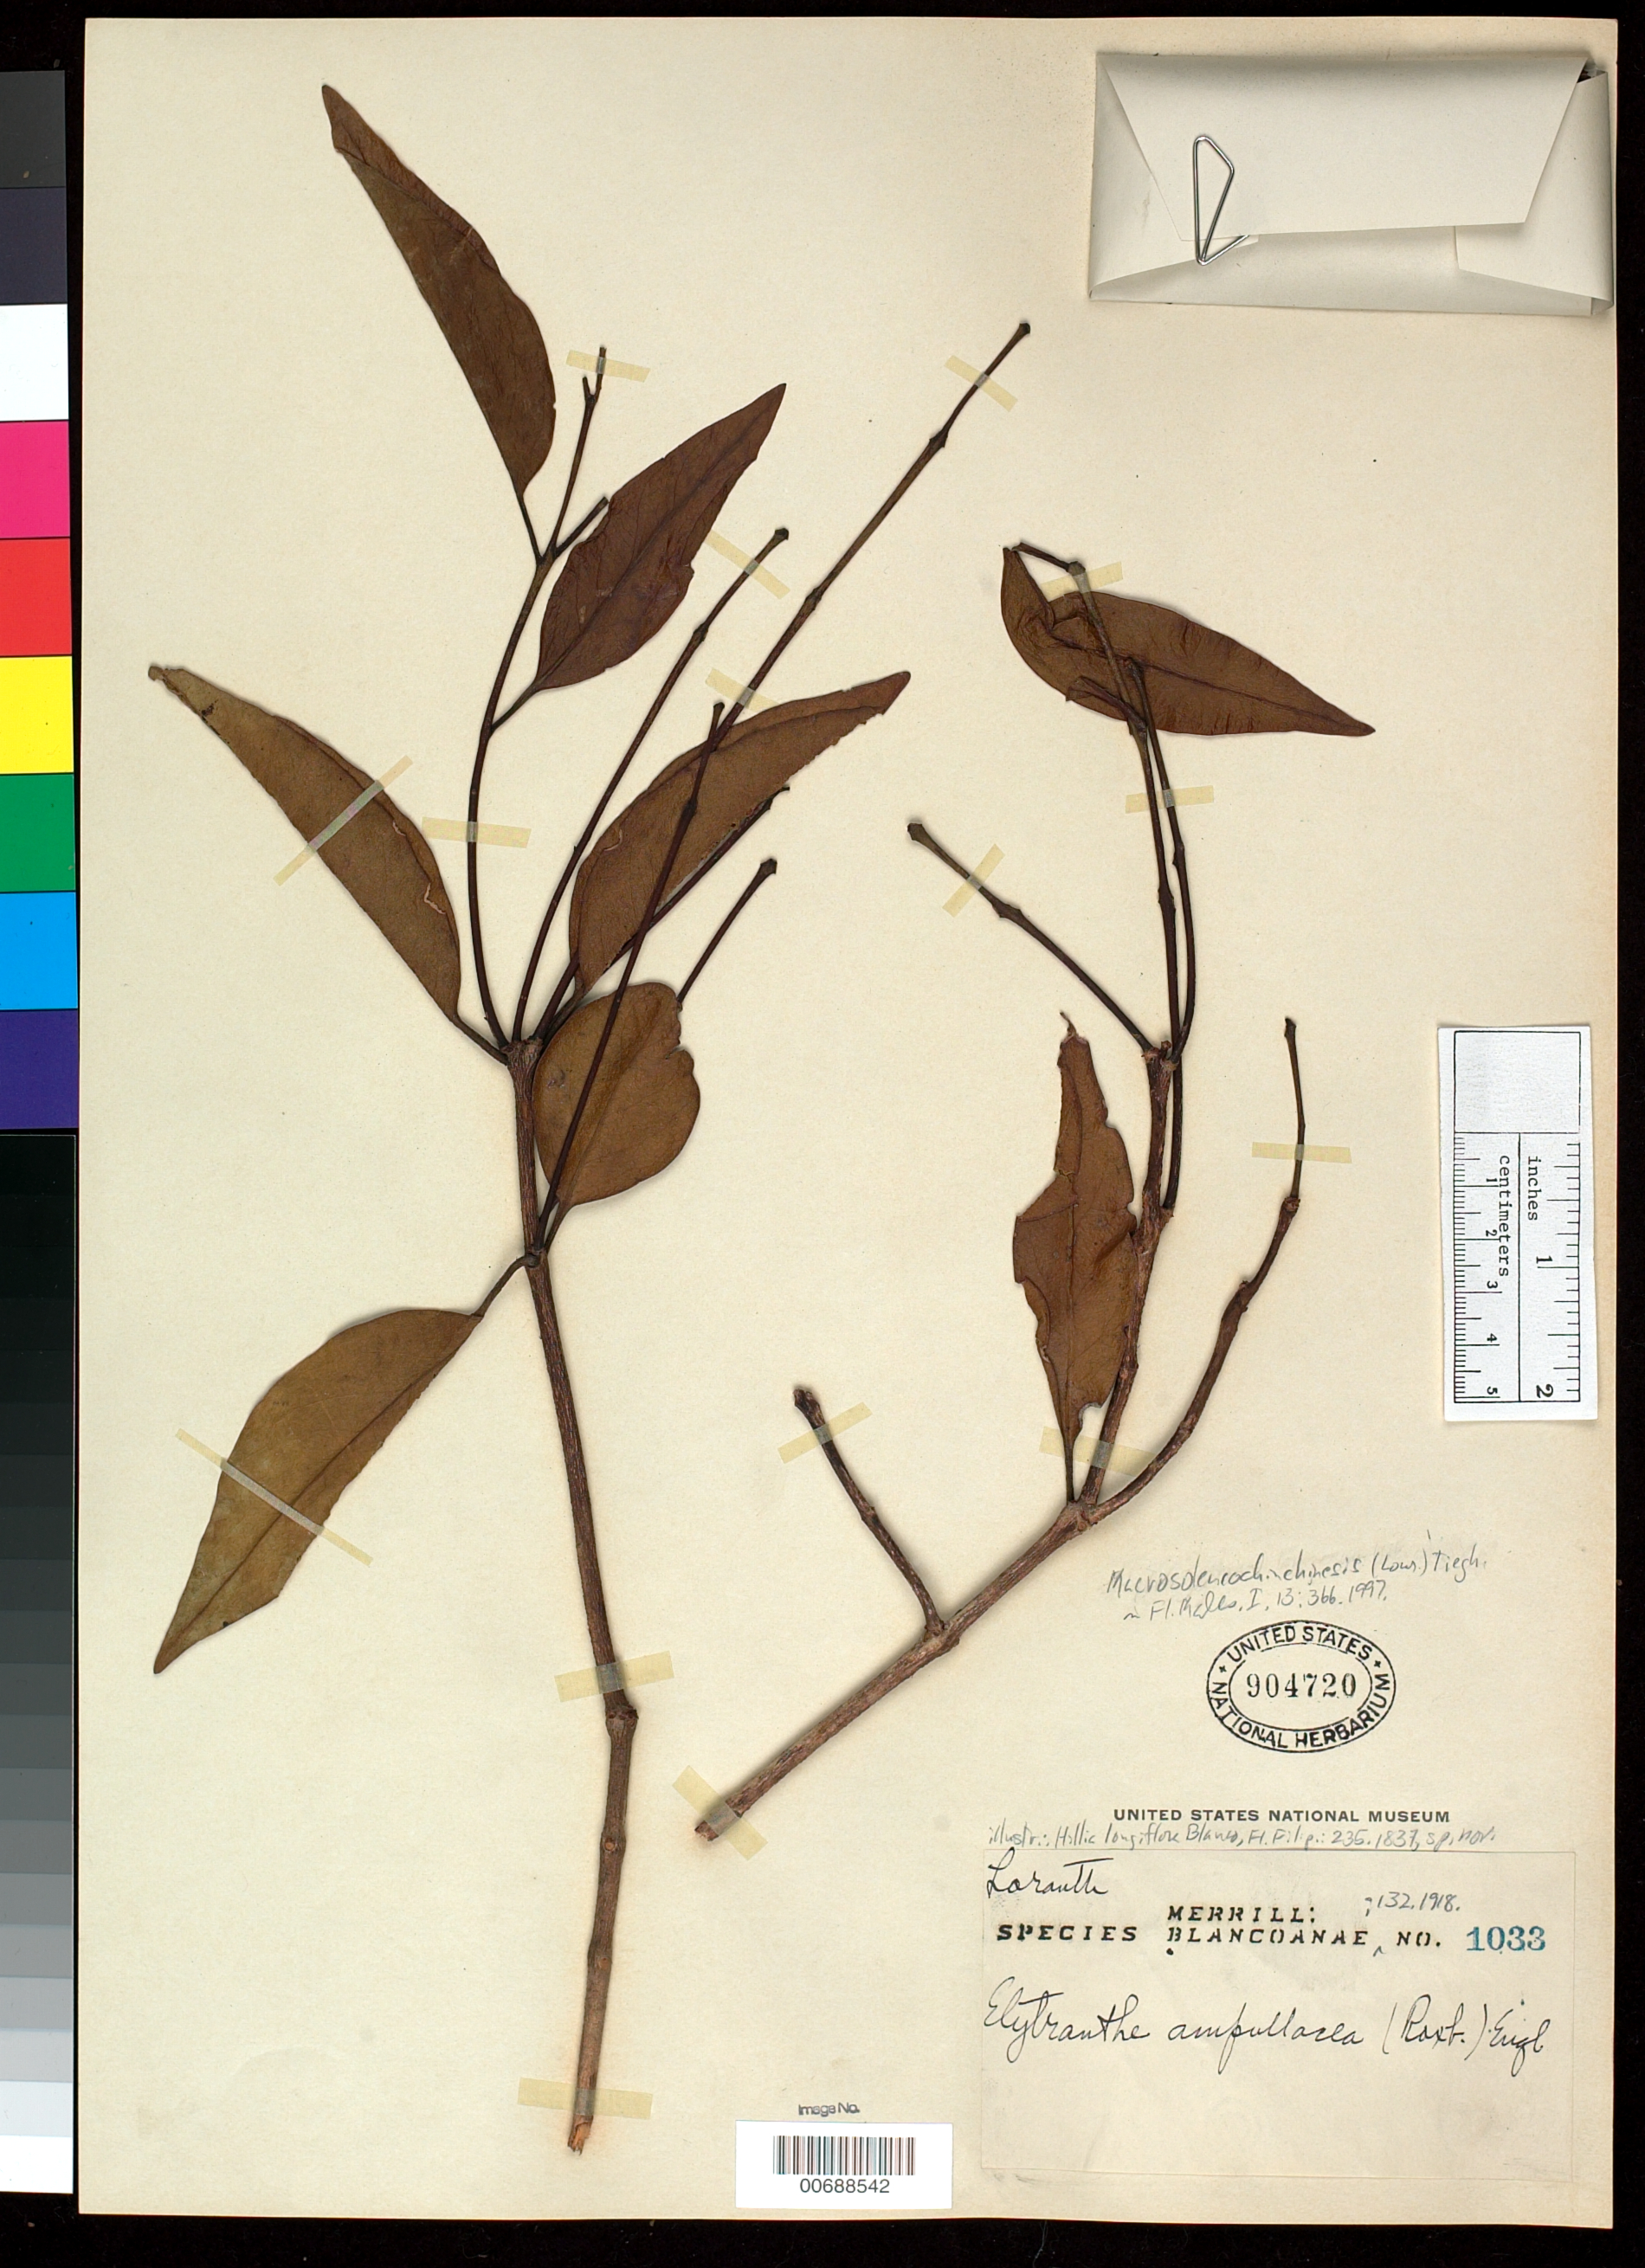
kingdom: Plantae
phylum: Tracheophyta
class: Magnoliopsida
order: Santalales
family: Loranthaceae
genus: Macrosolen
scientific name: Macrosolen cochinchinensis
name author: (Lour.) Tiegh.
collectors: E. D. Merrill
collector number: Sp. Blancoan. 1033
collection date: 1916-10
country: Philippines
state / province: Calabarzon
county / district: Rizal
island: Luzon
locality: Bosoboso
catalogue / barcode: US 904720